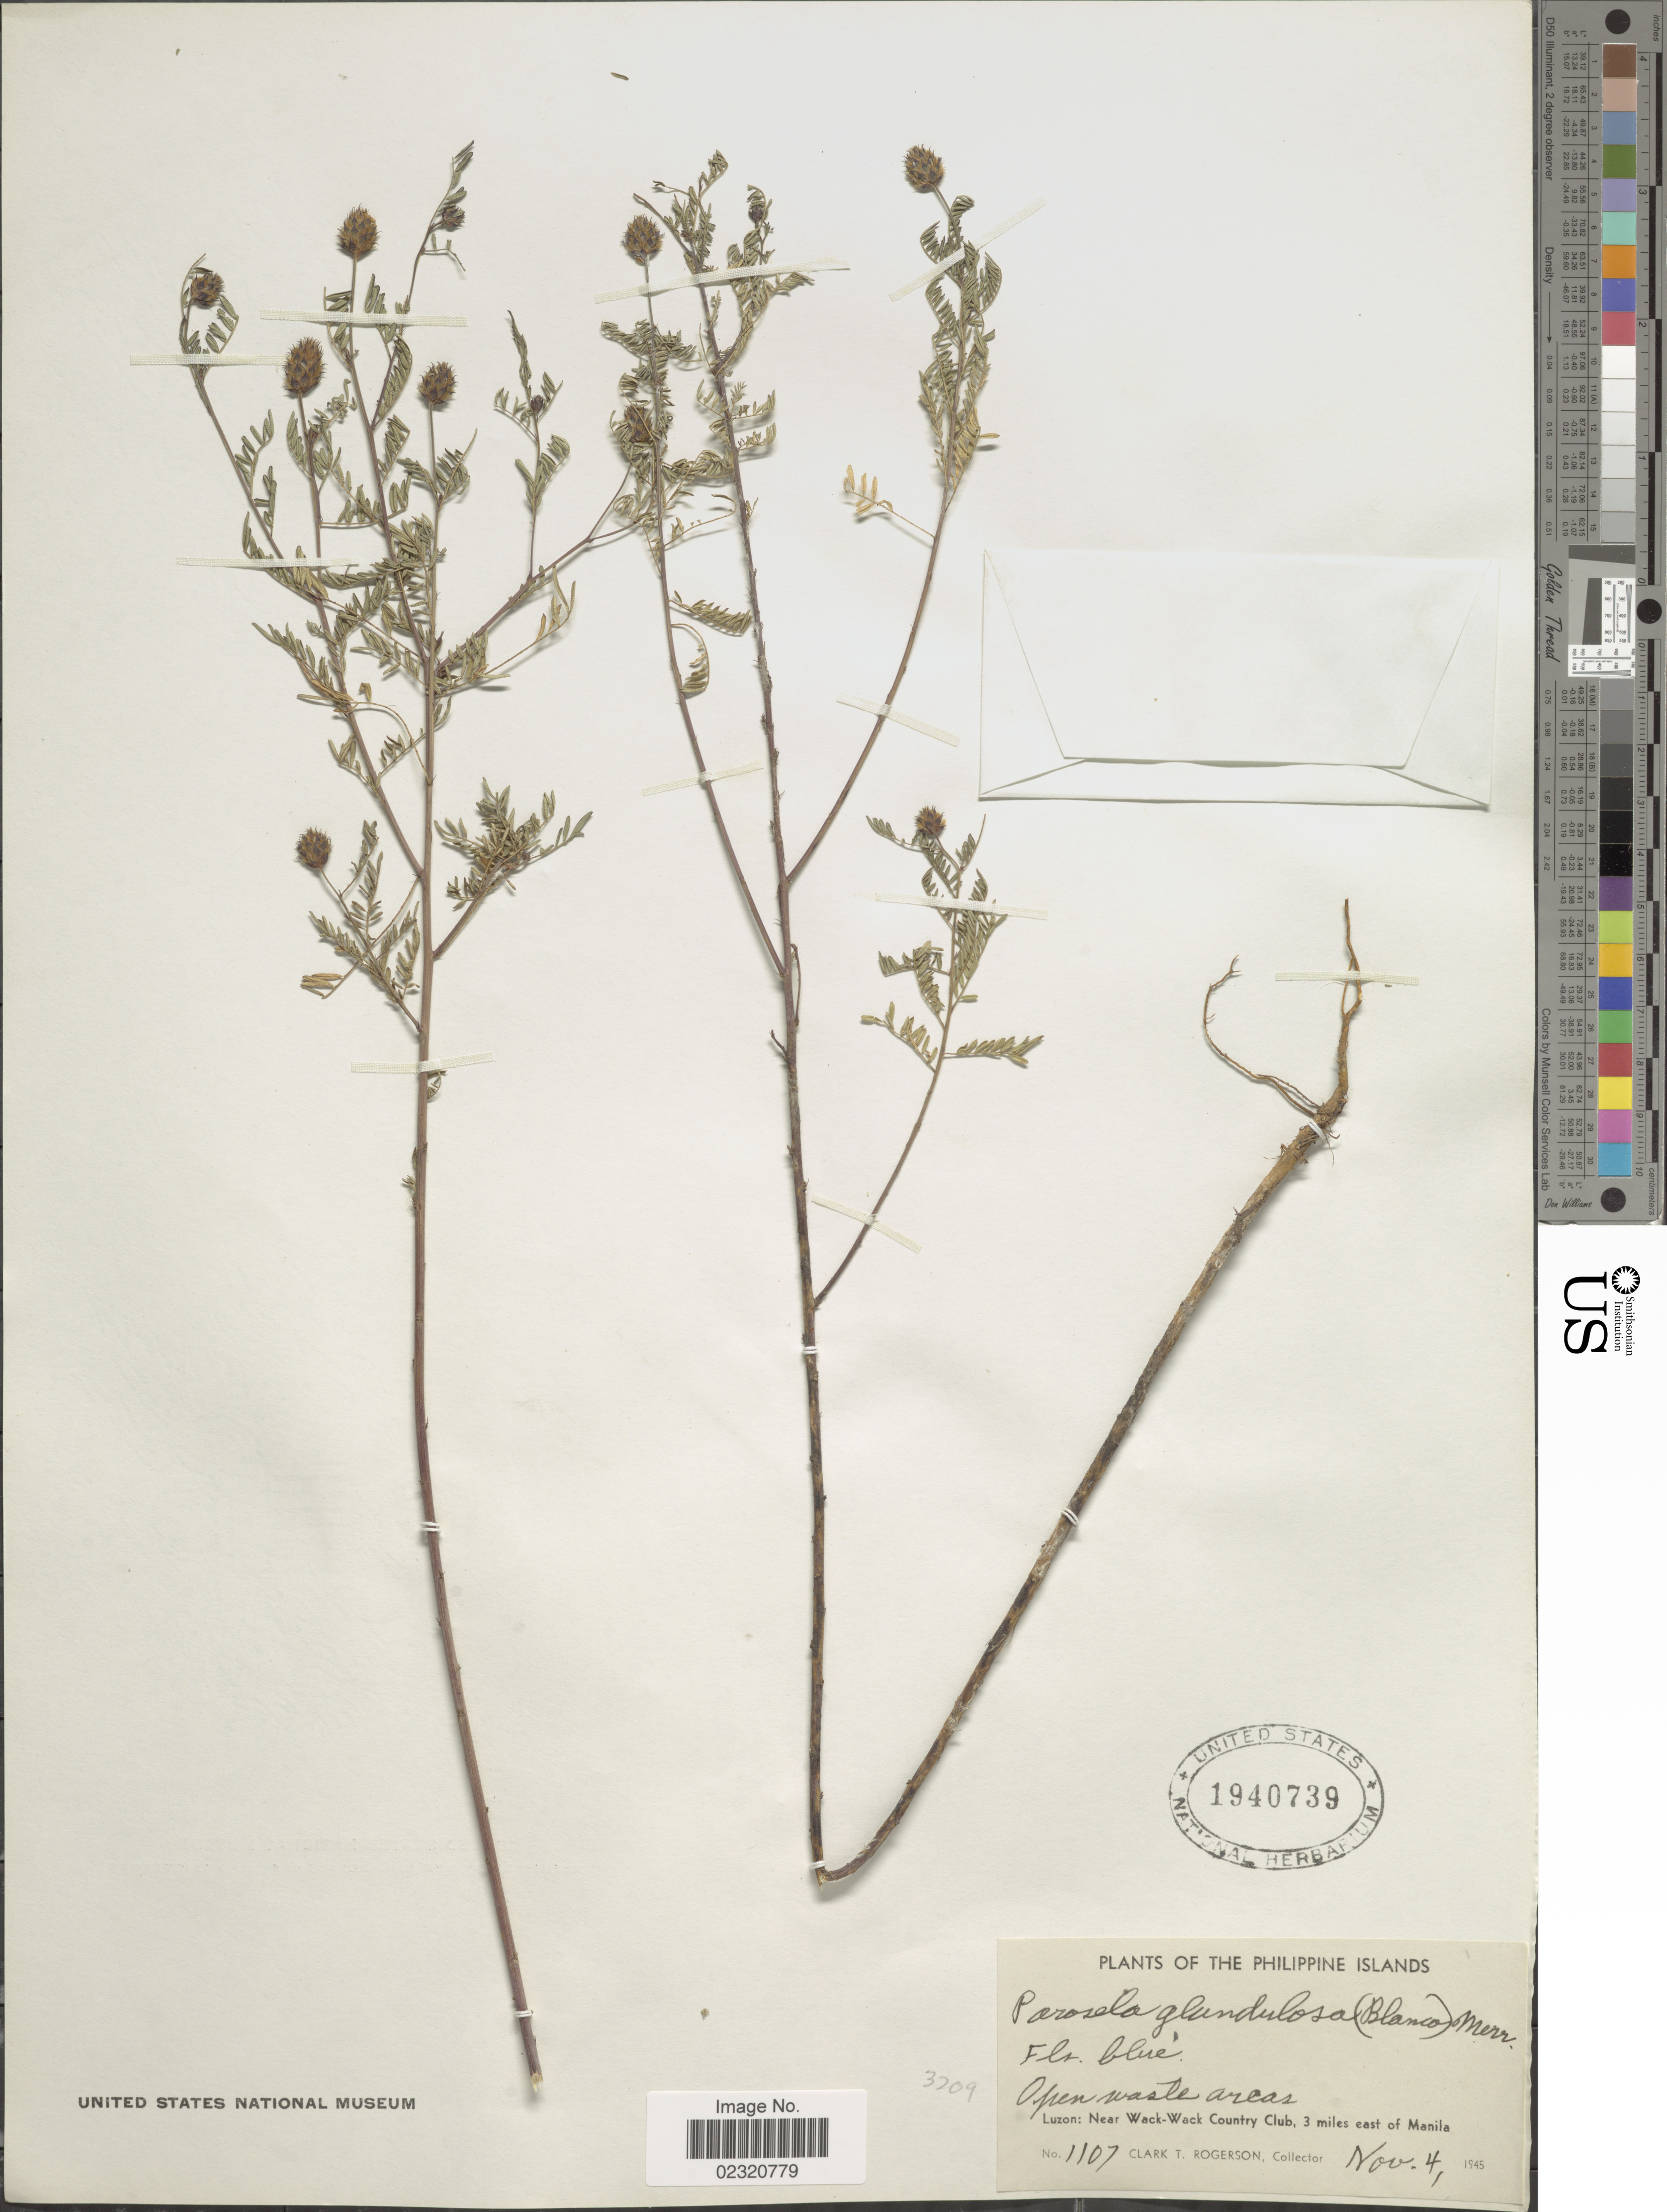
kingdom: Plantae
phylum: Tracheophyta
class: Magnoliopsida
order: Fabales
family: Fabaceae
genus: Dalea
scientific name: Dalea cliffortiana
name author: Willd.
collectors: C. Rogerson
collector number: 1107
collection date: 1945-11-04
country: Philippines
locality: Luzon: Near Wack-Wack Country Club, 3 miles east of Manila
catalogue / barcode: US 1940739